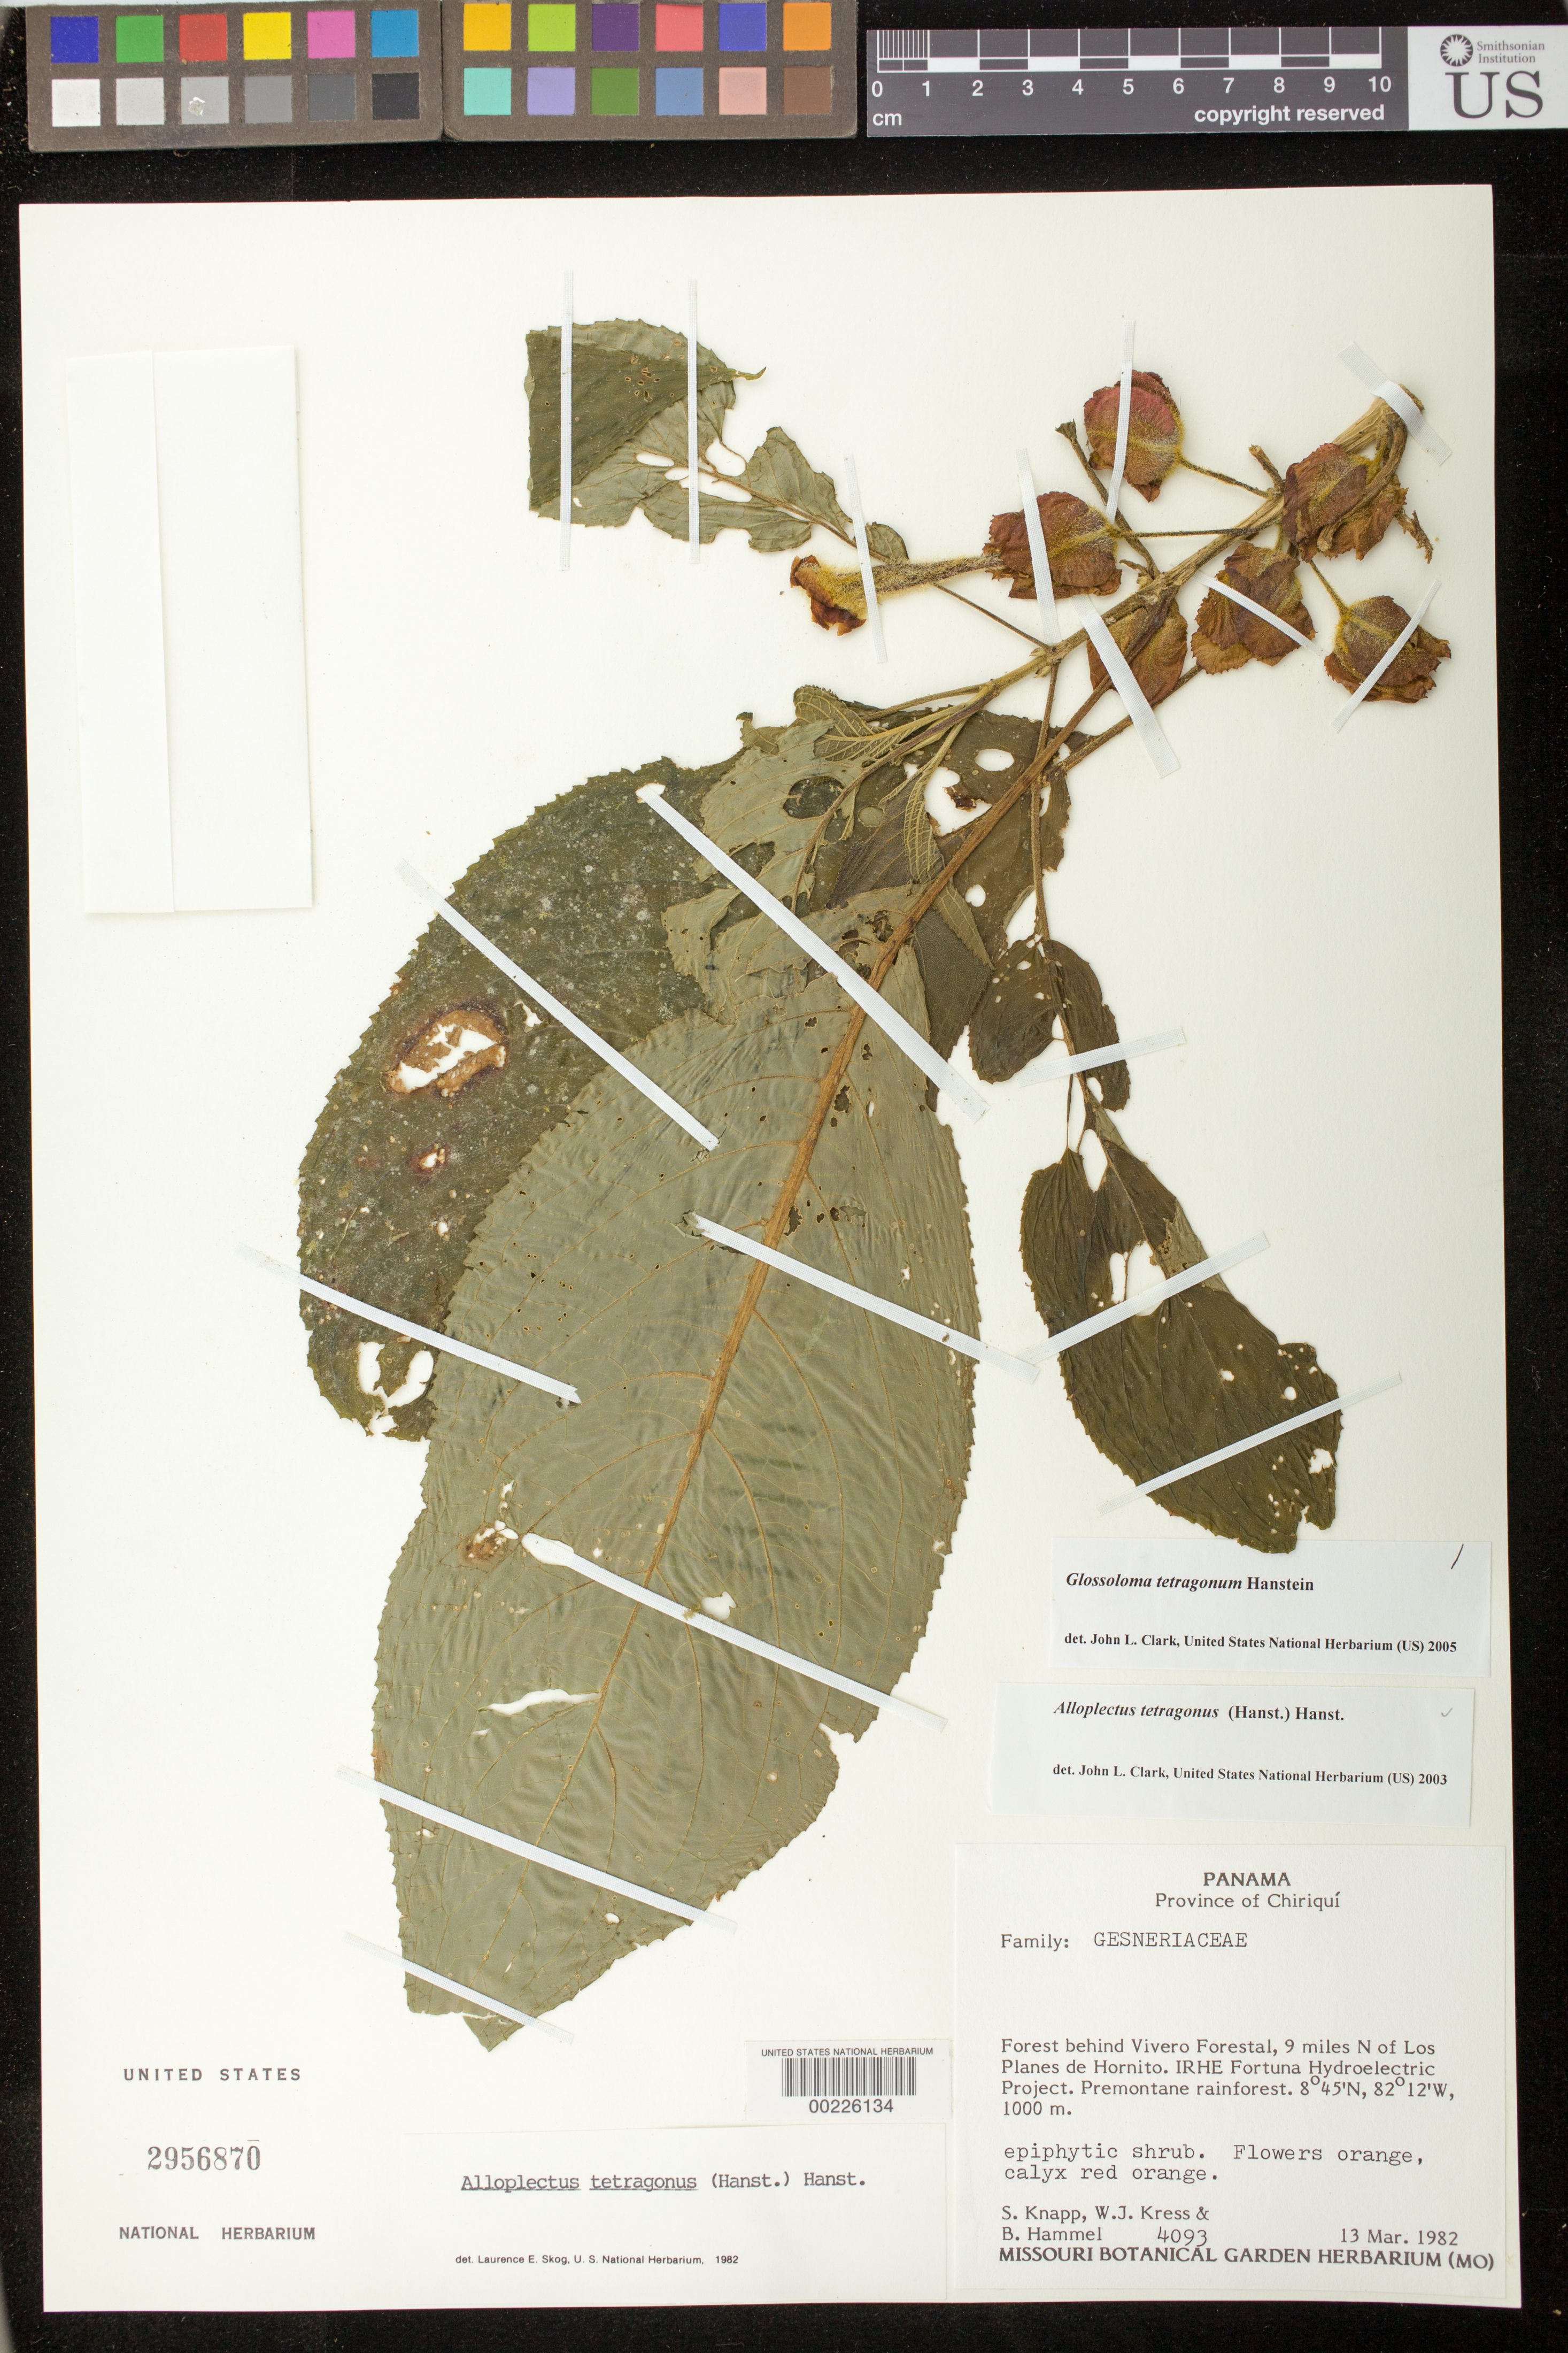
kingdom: Plantae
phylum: Tracheophyta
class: Magnoliopsida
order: Lamiales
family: Gesneriaceae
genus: Glossoloma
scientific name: Glossoloma tetragonum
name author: Hanst.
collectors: S. Knapp & B. Hammel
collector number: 4093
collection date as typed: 13 Mar 1982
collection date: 1982-03-13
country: Panama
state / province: Chiriquí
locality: Forest behind Vivero Forestal, 9 mi N of Los Planes de Hornito, IRHE Fortuna Hydroelectric Project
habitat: Premontane rainforest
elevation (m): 1000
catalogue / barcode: US 2956870